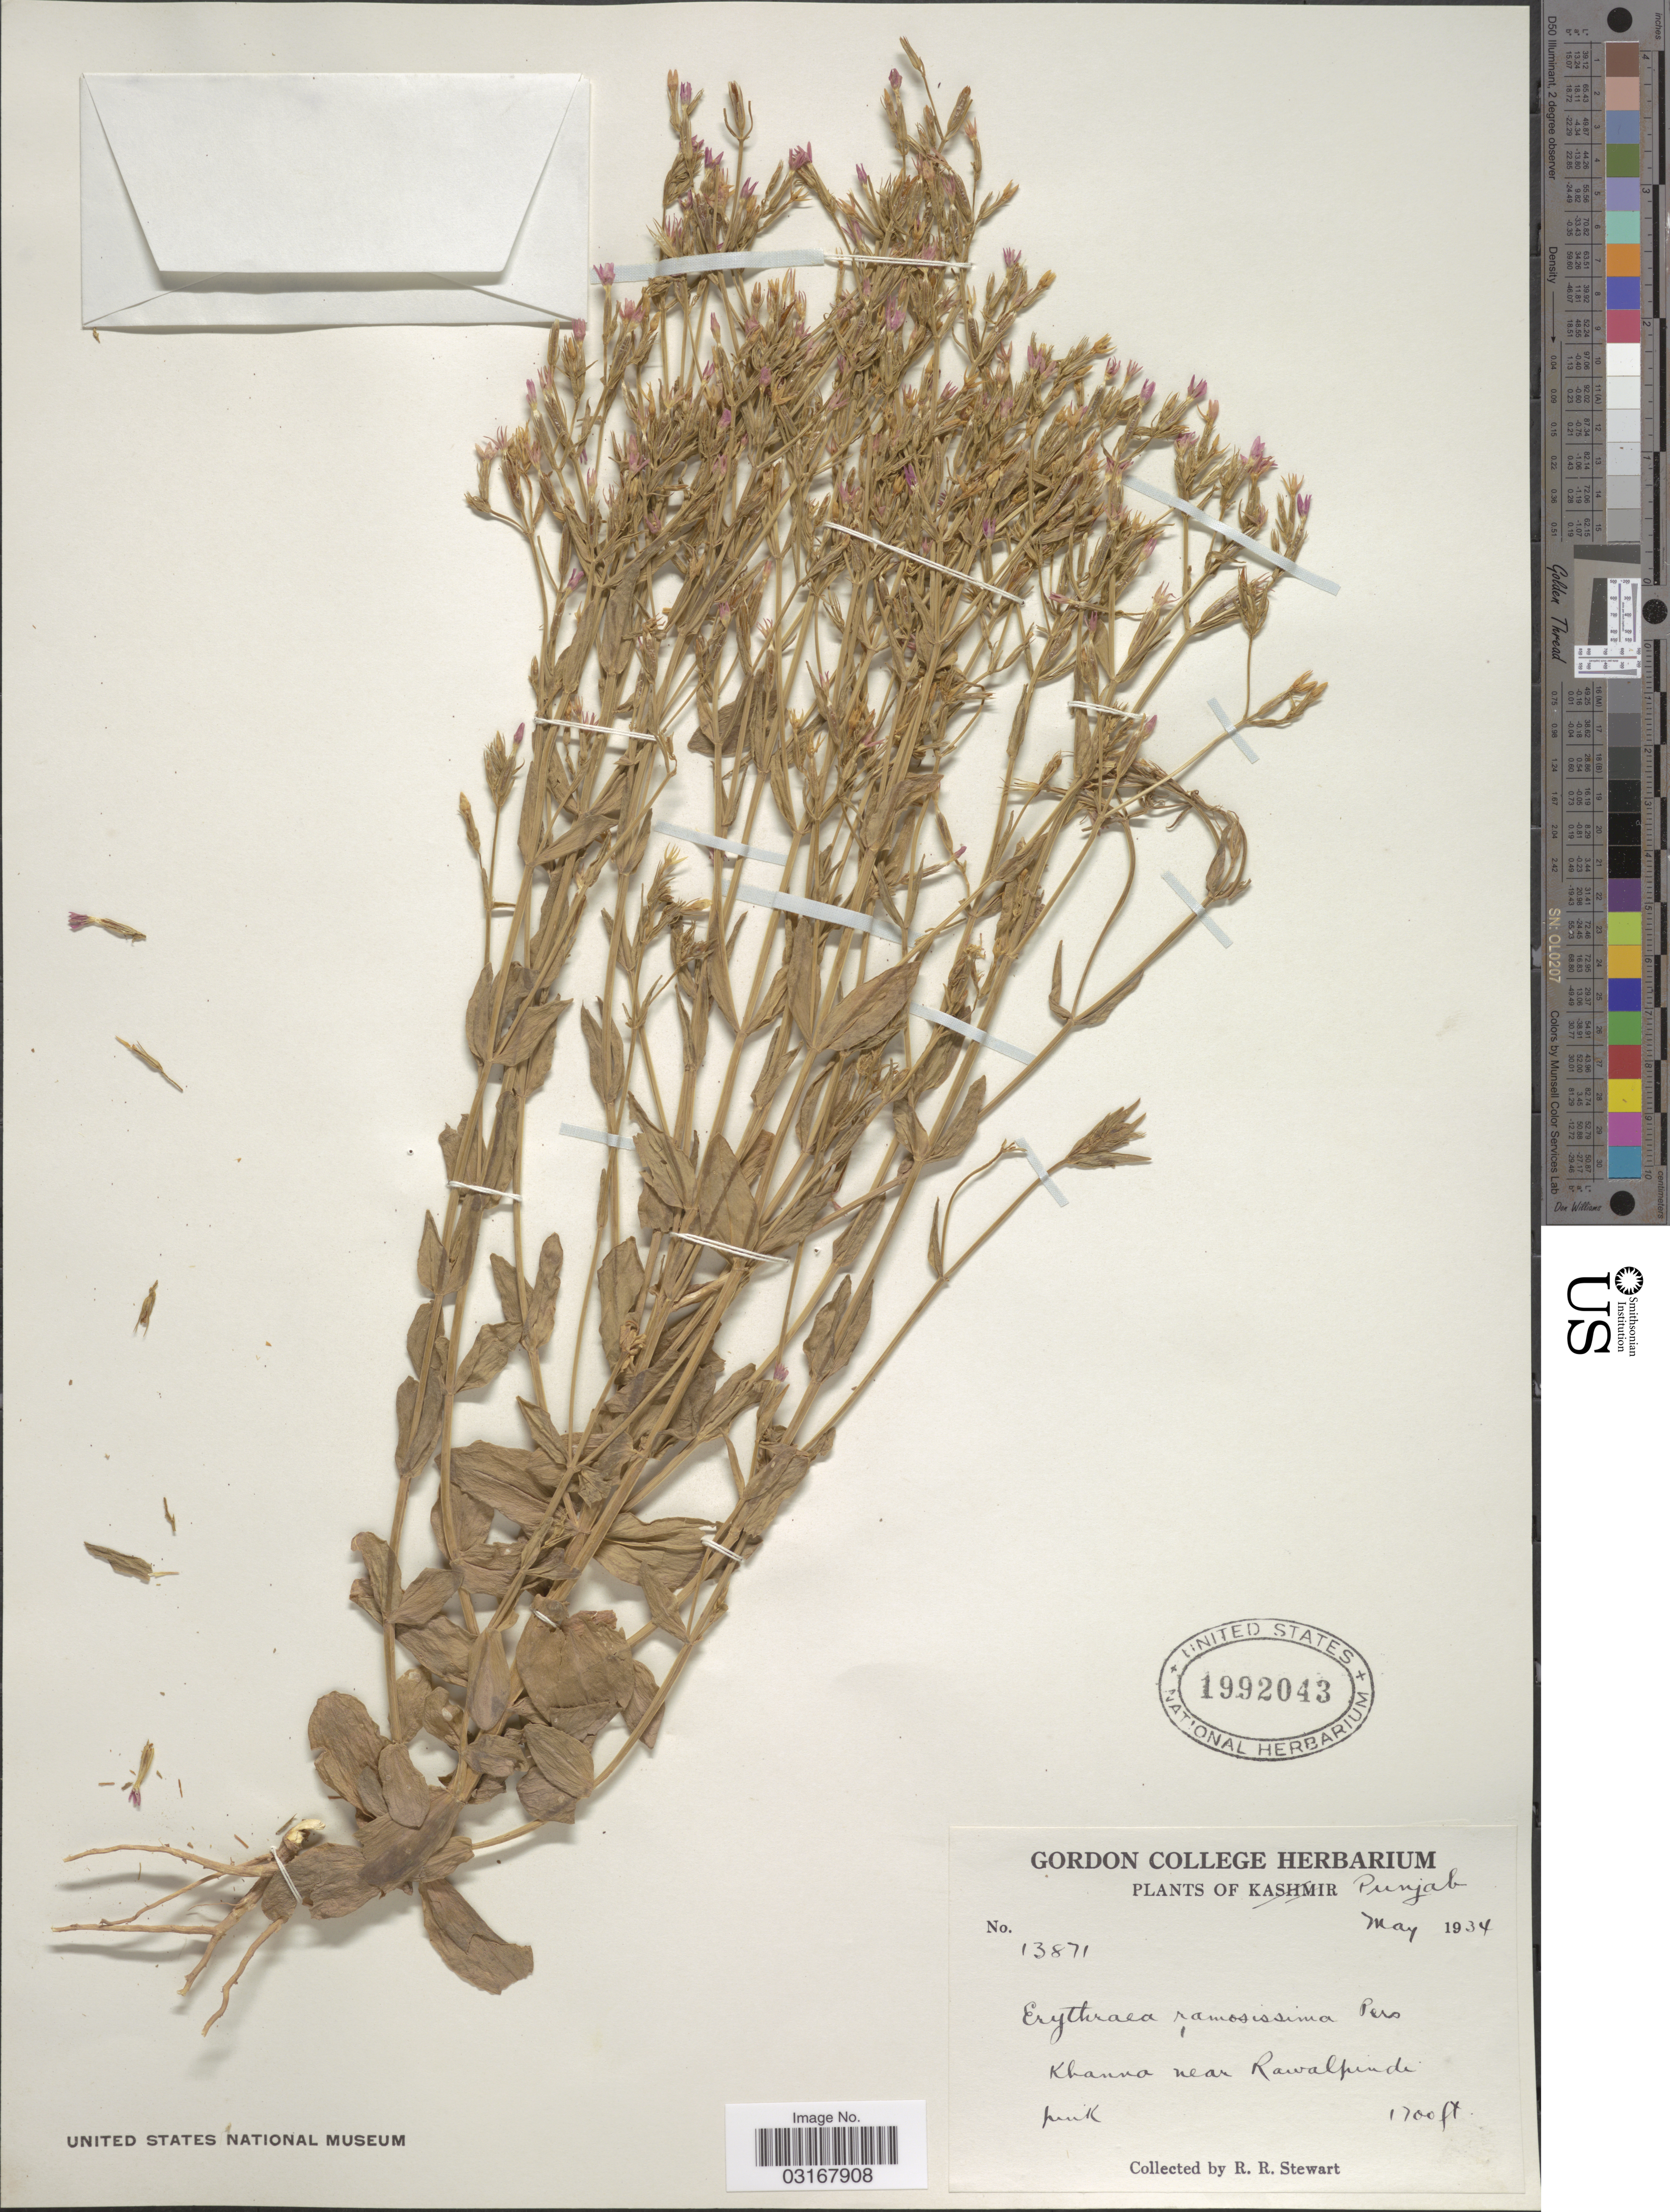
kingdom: Plantae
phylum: Tracheophyta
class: Magnoliopsida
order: Gentianales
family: Gentianaceae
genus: Centaurium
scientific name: Centaurium ramosissimum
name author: (Vill.) Druce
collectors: R. Stewart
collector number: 13871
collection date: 1934-05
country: Pakistan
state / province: Punjab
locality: Khasia near Rawalpindi.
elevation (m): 518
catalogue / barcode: US 1992043